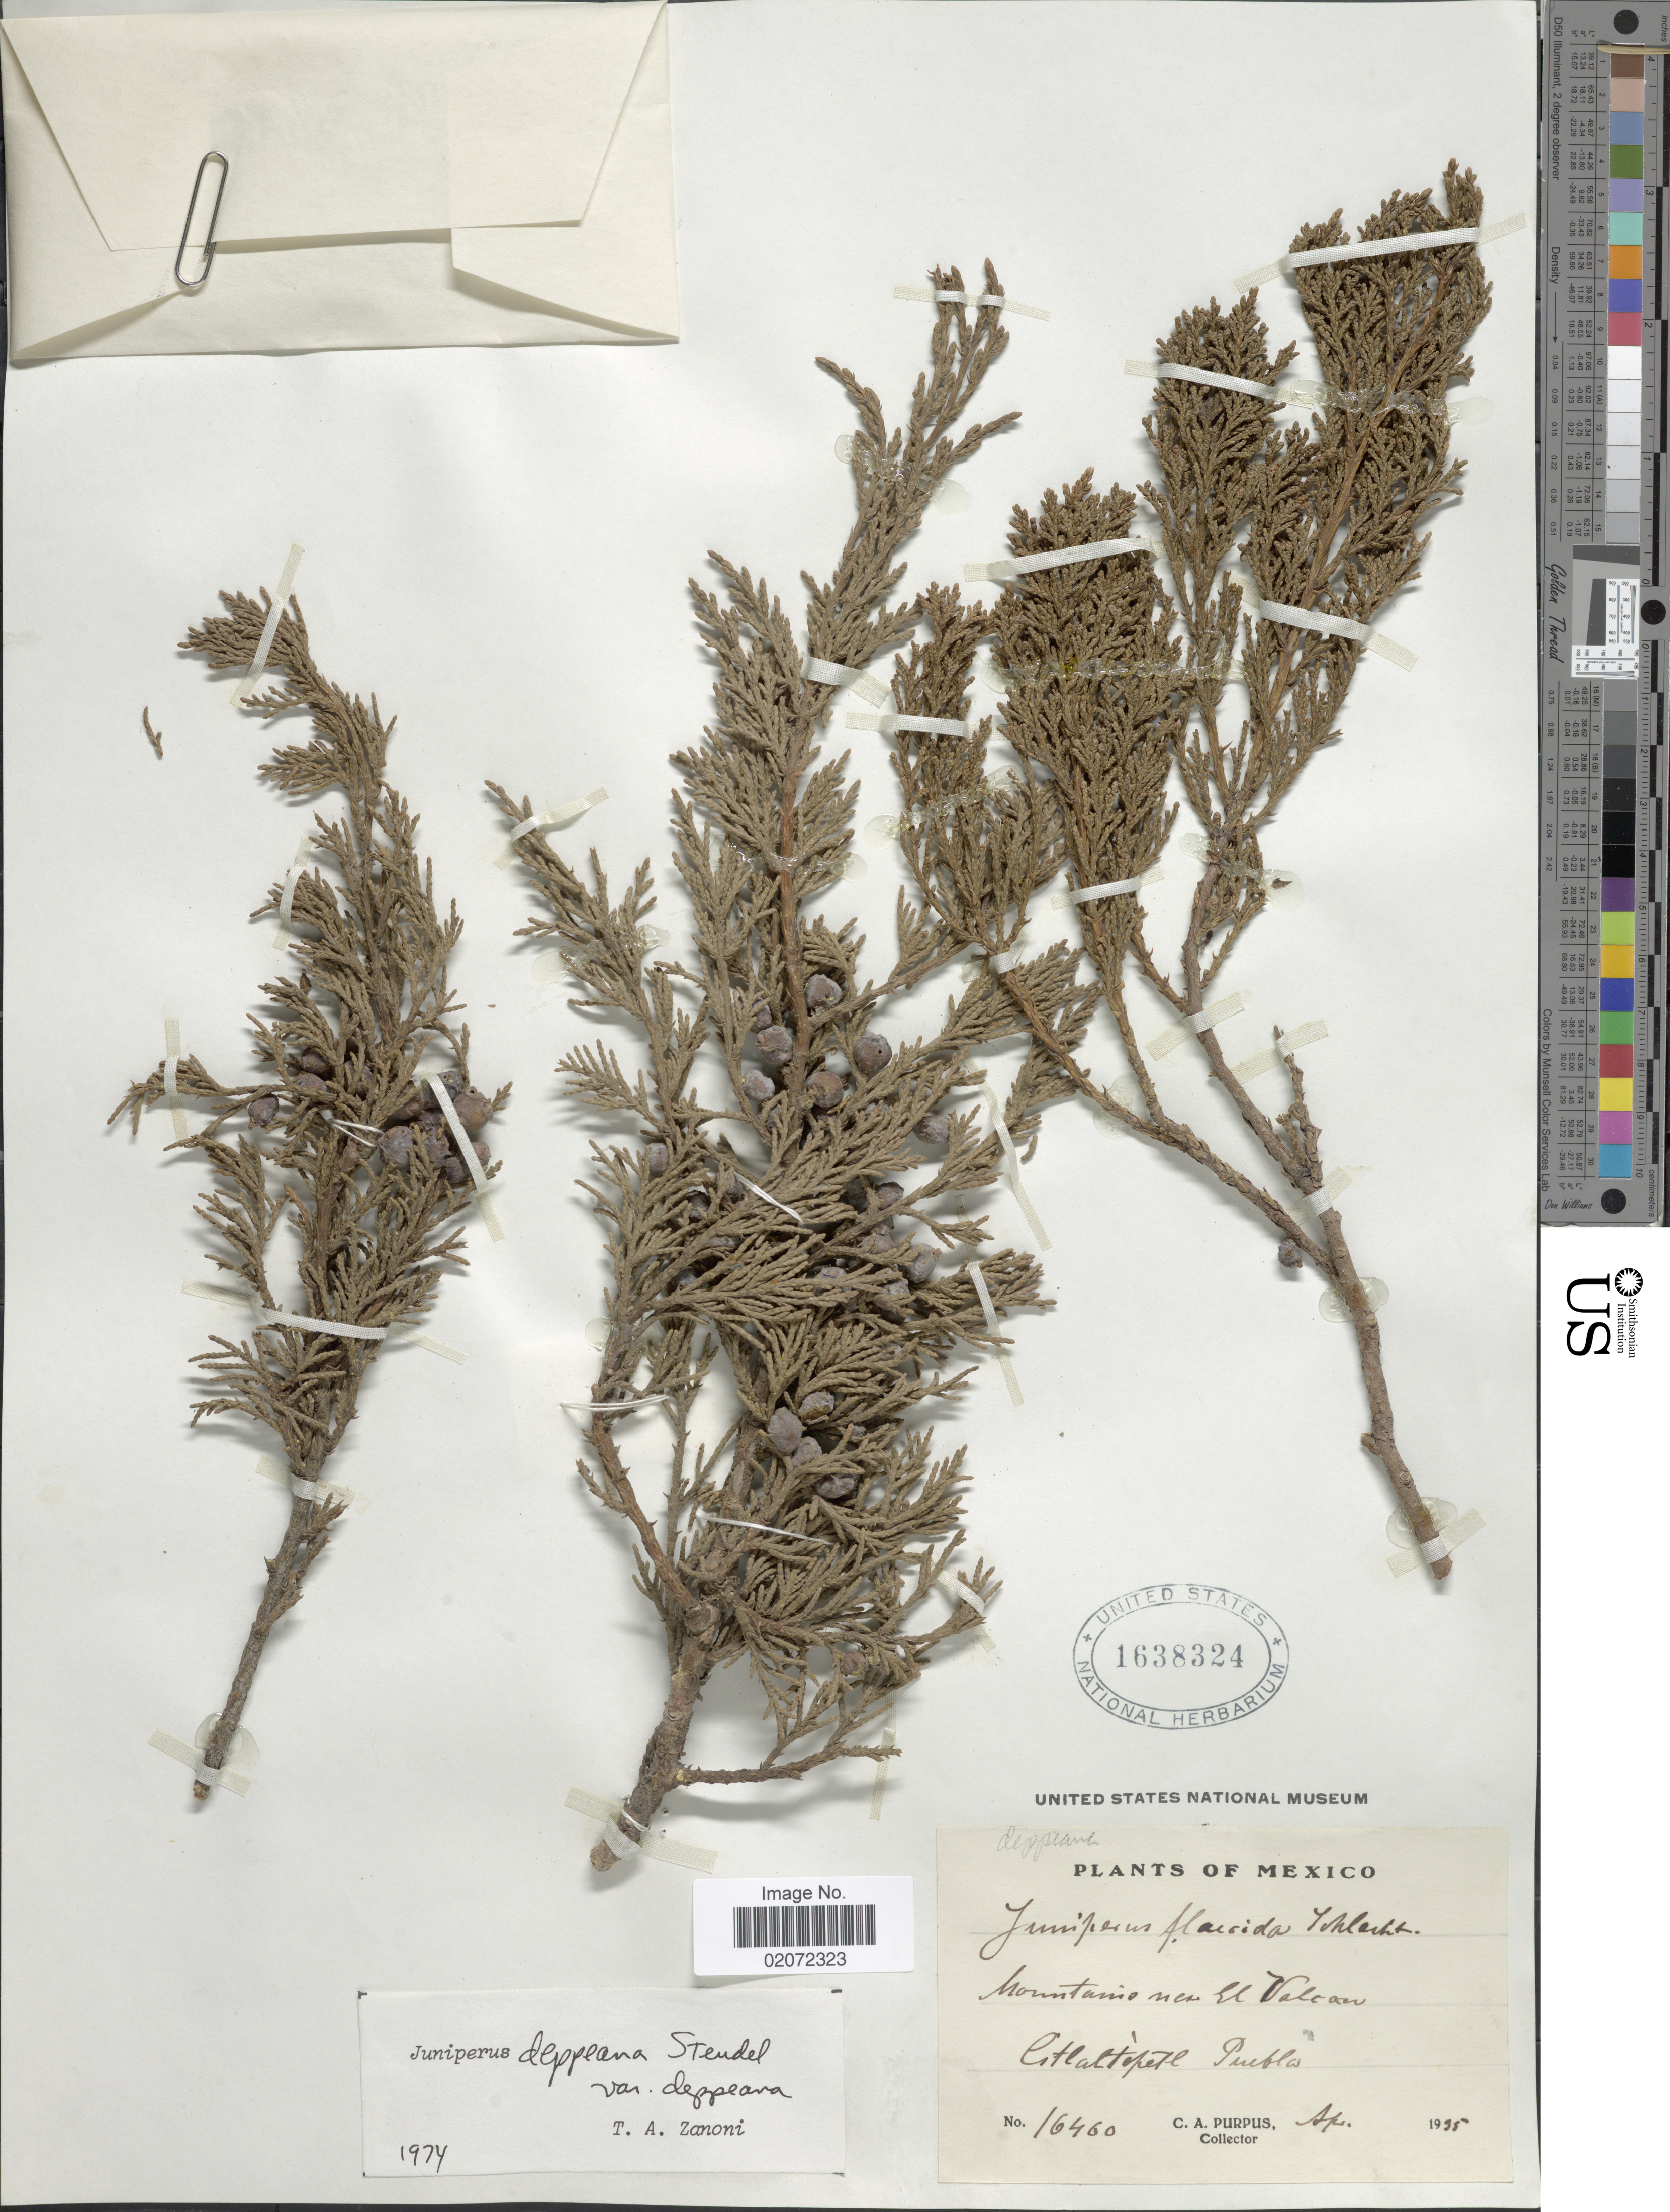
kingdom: Plantae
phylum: Tracheophyta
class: Pinopsida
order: Pinales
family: Cupressaceae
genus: Juniperus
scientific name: Juniperus deppeana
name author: Steud.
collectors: C. A. Purpus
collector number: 16460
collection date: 1935-04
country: Mexico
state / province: Puebla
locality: Mountains near El Valcan. Citlaltepetl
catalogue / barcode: US 1638324